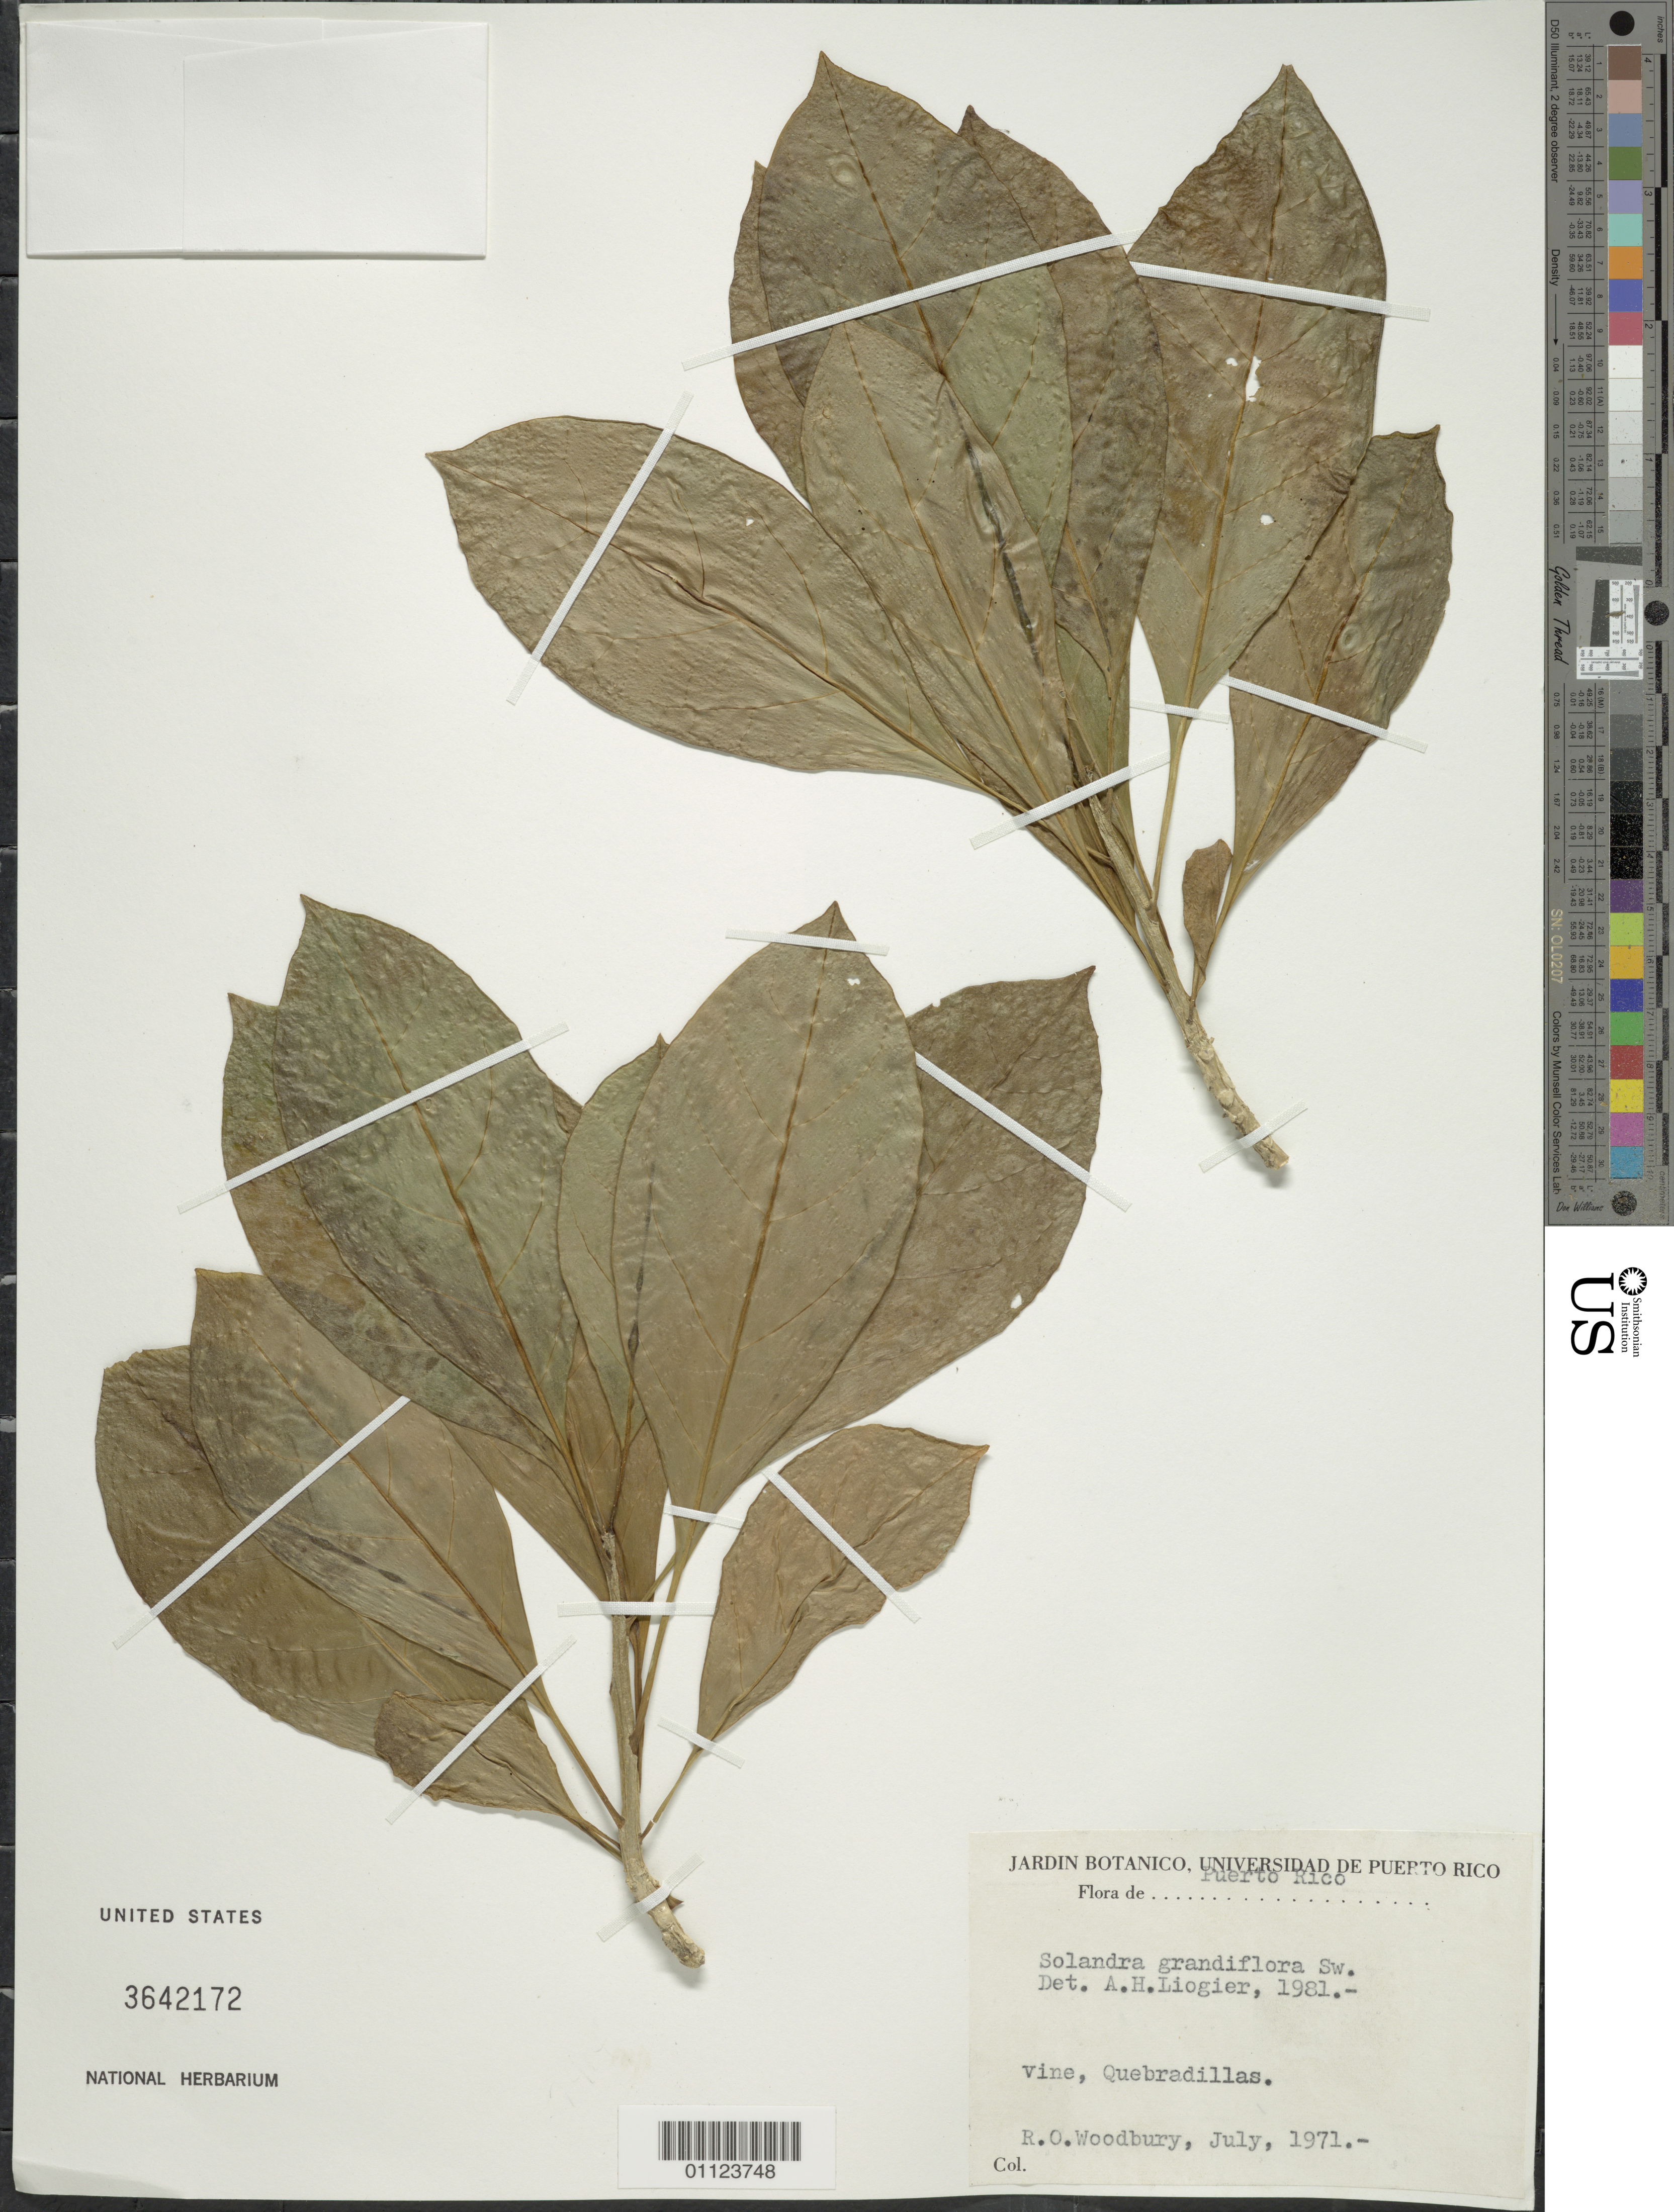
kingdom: Plantae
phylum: Tracheophyta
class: Magnoliopsida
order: Solanales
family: Solanaceae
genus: Solandra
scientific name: Solandra grandiflora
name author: Sw.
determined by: Liogier, Alain H.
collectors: R. O. Woodbury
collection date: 1971-07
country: Puerto Rico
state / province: Quebradillas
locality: Quebradillas.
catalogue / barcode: US 3642172